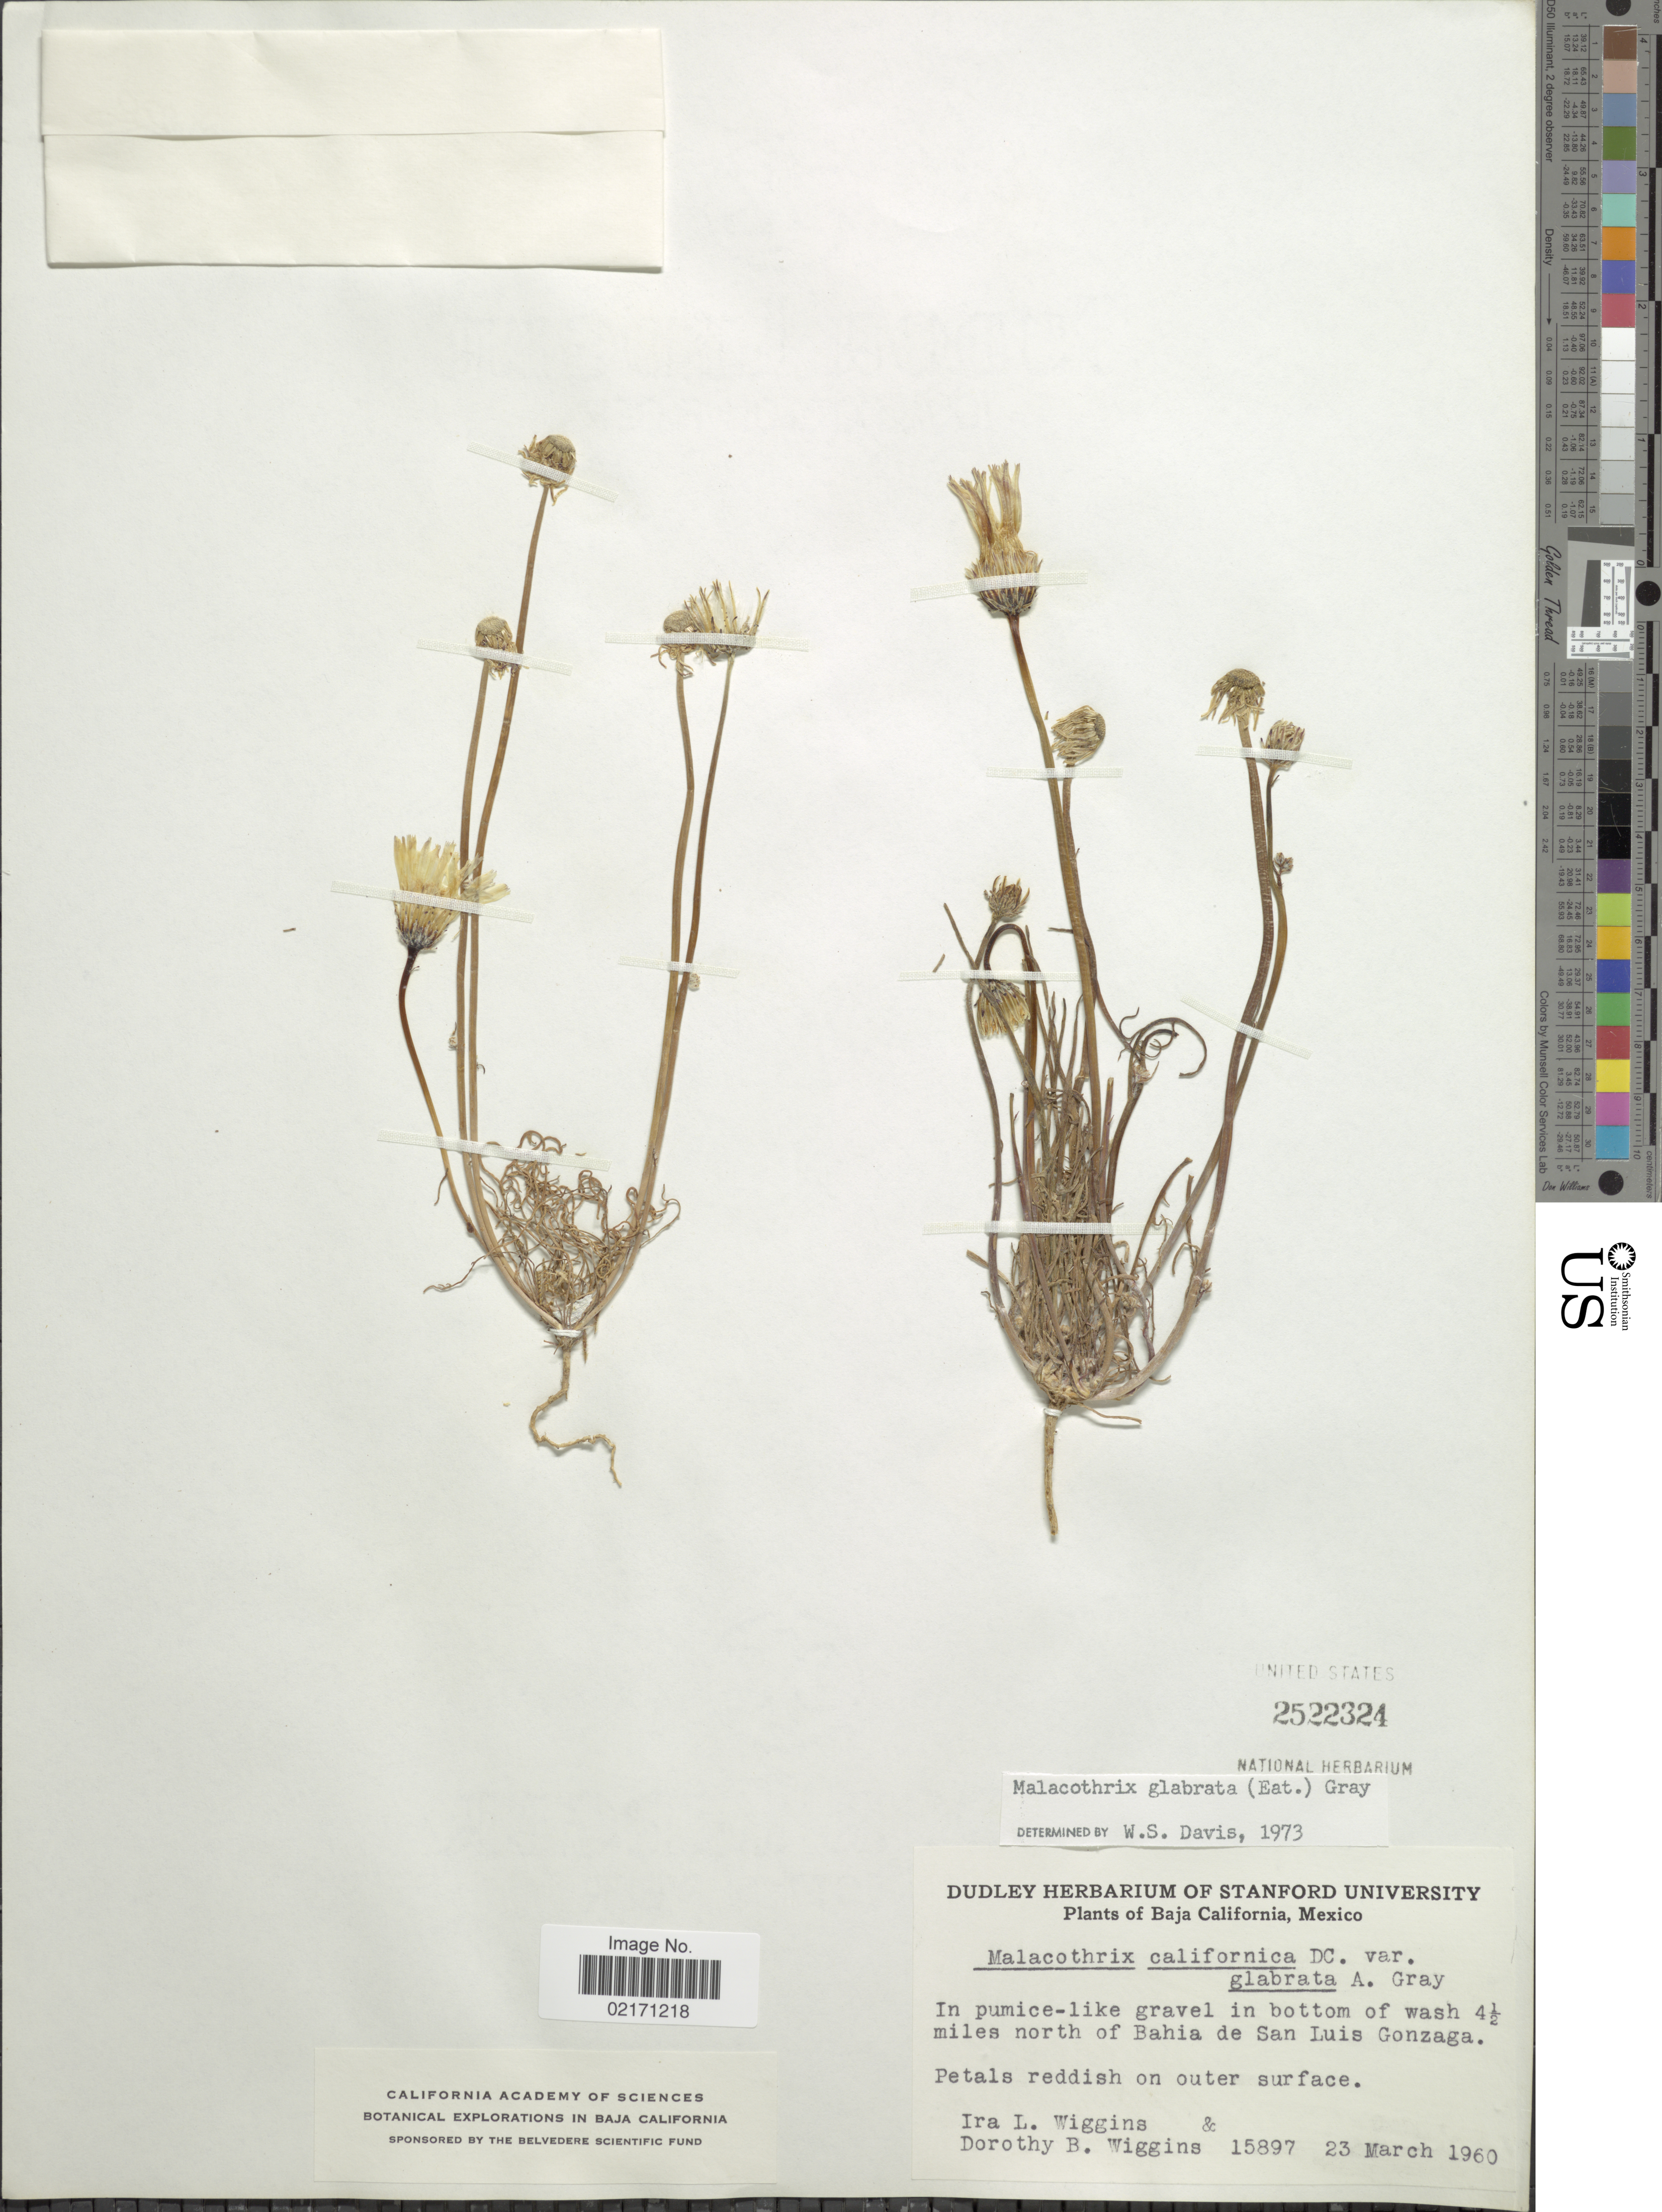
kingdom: Plantae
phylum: Tracheophyta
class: Magnoliopsida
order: Asterales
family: Asteraceae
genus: Malacothrix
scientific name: Malacothrix glabrata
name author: (A. Gray ex D.C. Eaton) A. Gray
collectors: I. L. Wiggins & D. B. Wiggins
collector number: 15897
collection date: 1960-03-23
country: Mexico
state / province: Baja California Norte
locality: In bottom of wash 4 1/2 miles north of bahia de San Luis Gonzaga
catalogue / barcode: US 2522324